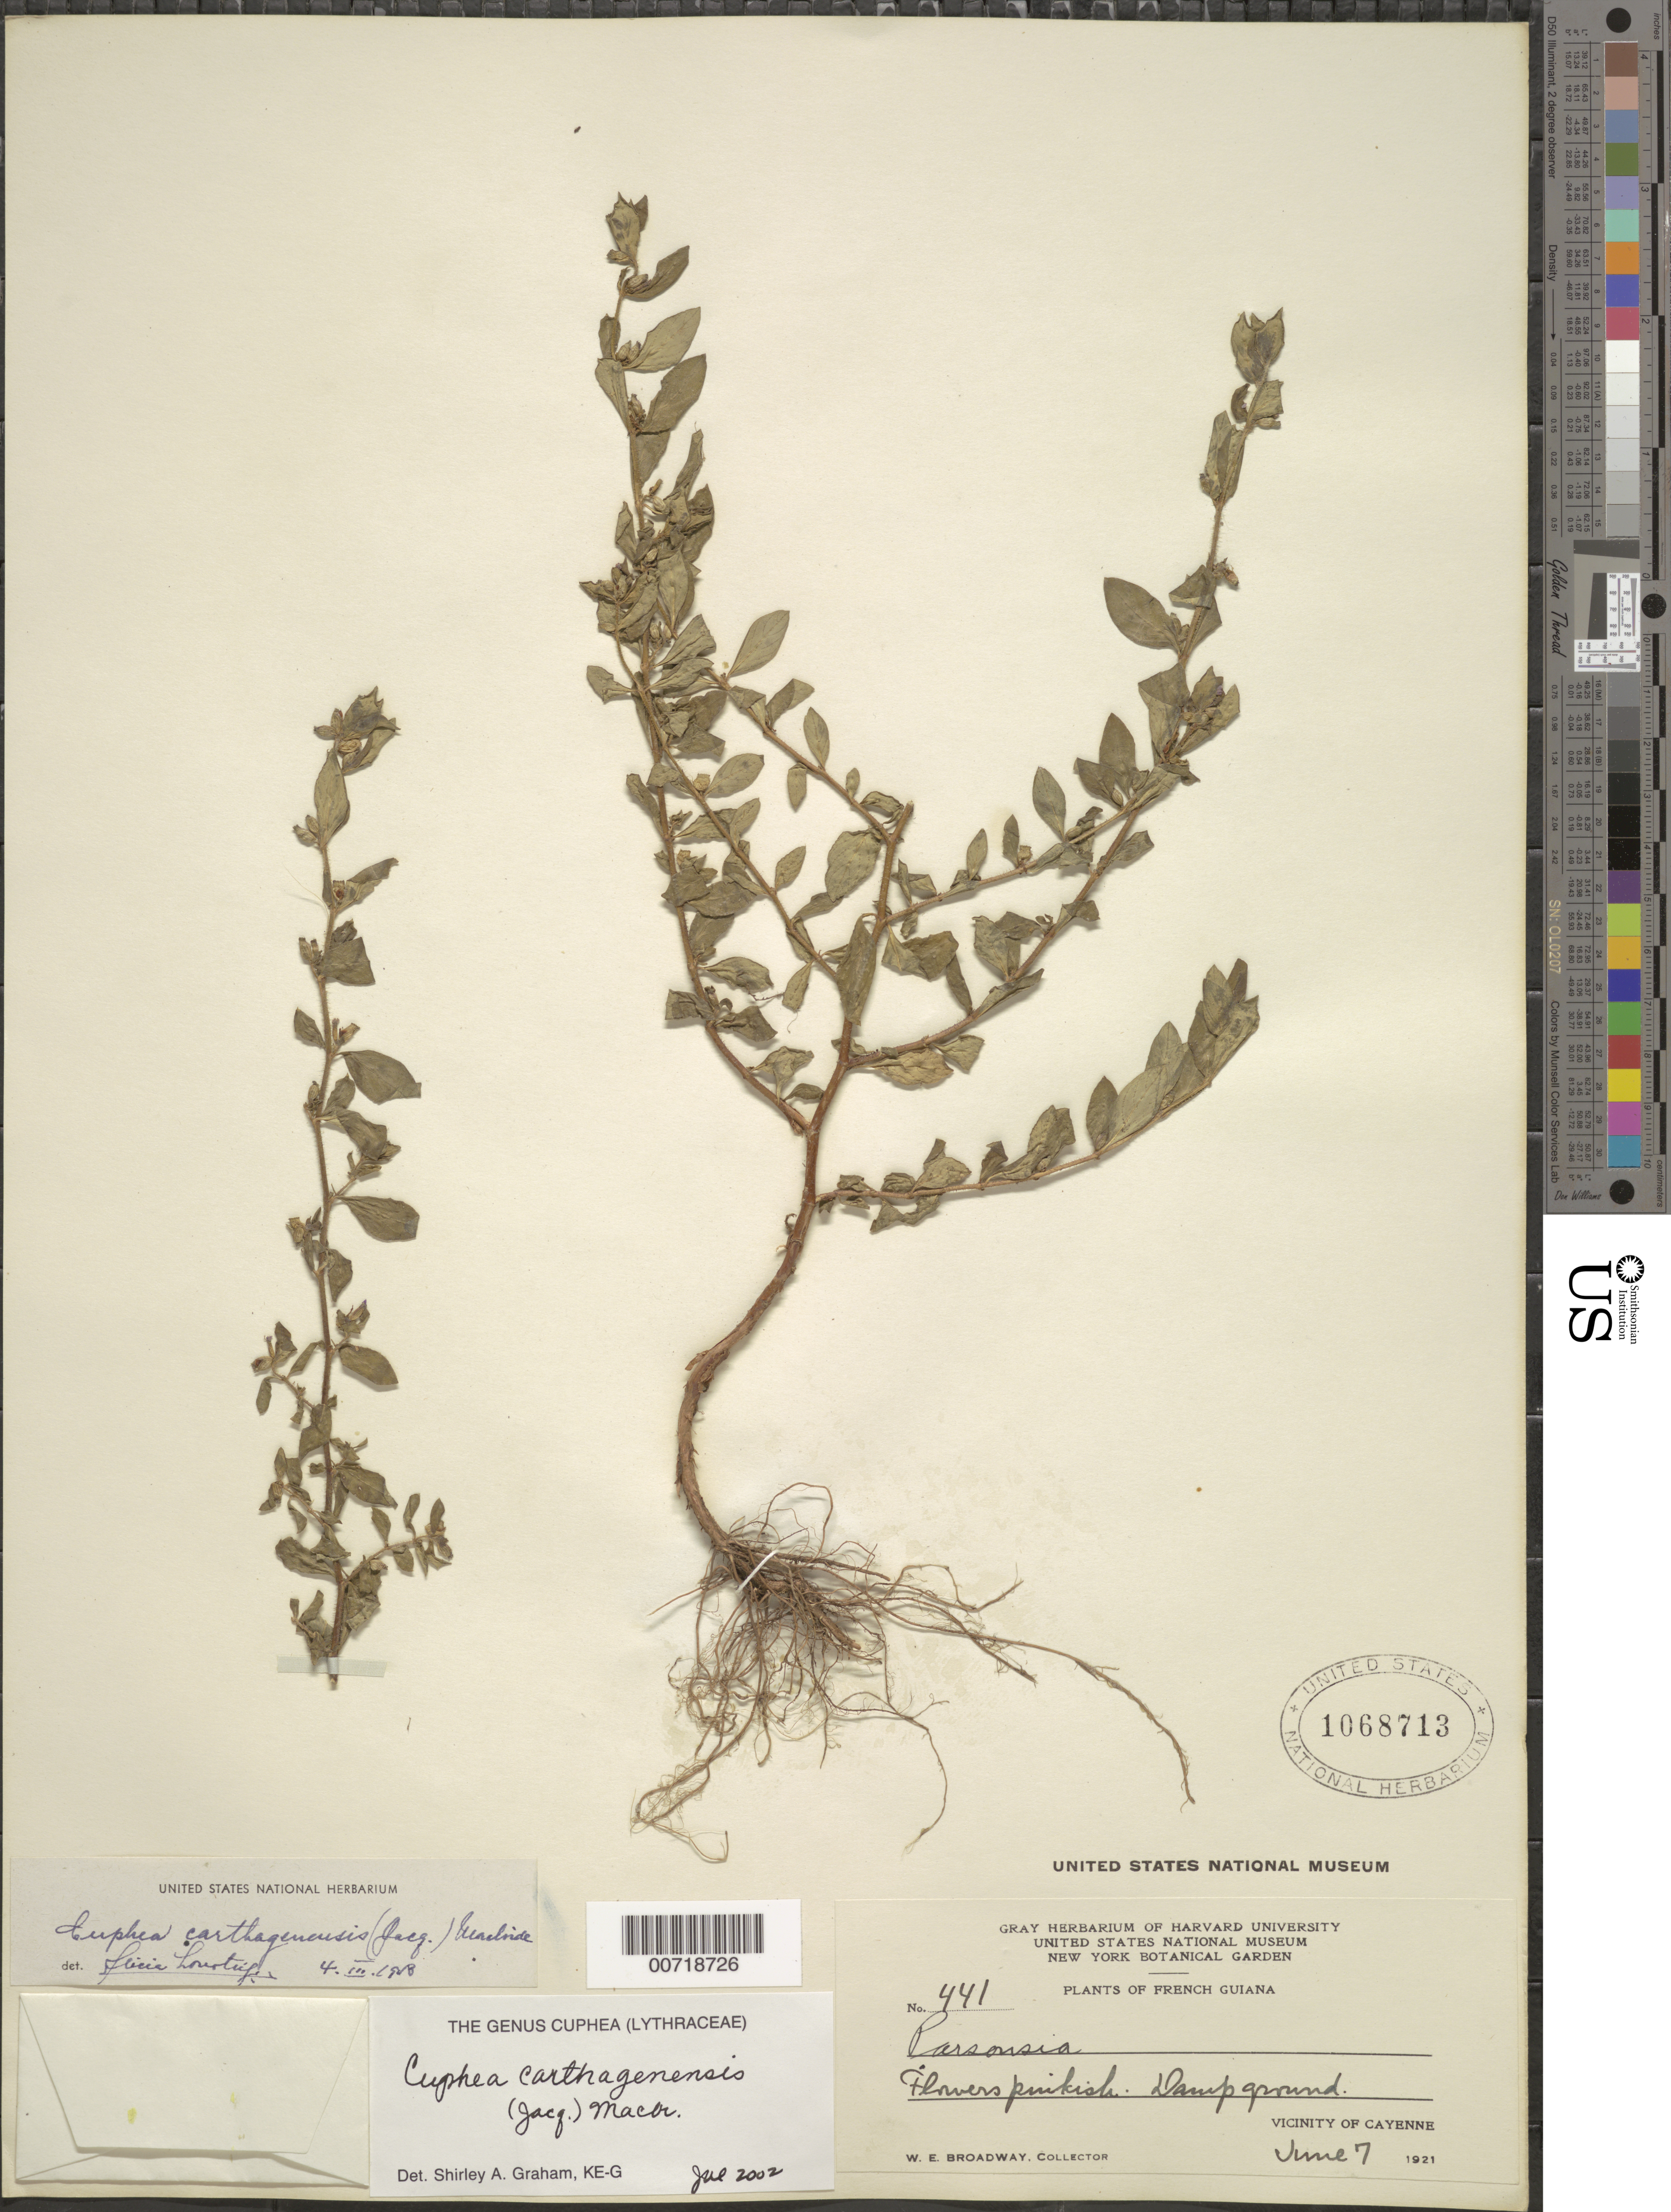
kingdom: Plantae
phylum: Tracheophyta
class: Magnoliopsida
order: Myrtales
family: Lythraceae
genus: Cuphea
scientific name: Cuphea carthagenensis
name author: (Jacq.) J.F. Macbr.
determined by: Graham, Shirley Ann Tousch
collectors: W. E. Broadway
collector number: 441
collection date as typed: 7-Jun-21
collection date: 1921-06-07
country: French Guiana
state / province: Cayenne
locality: Cayenne, vic.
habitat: Damp ground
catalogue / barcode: US 1068713